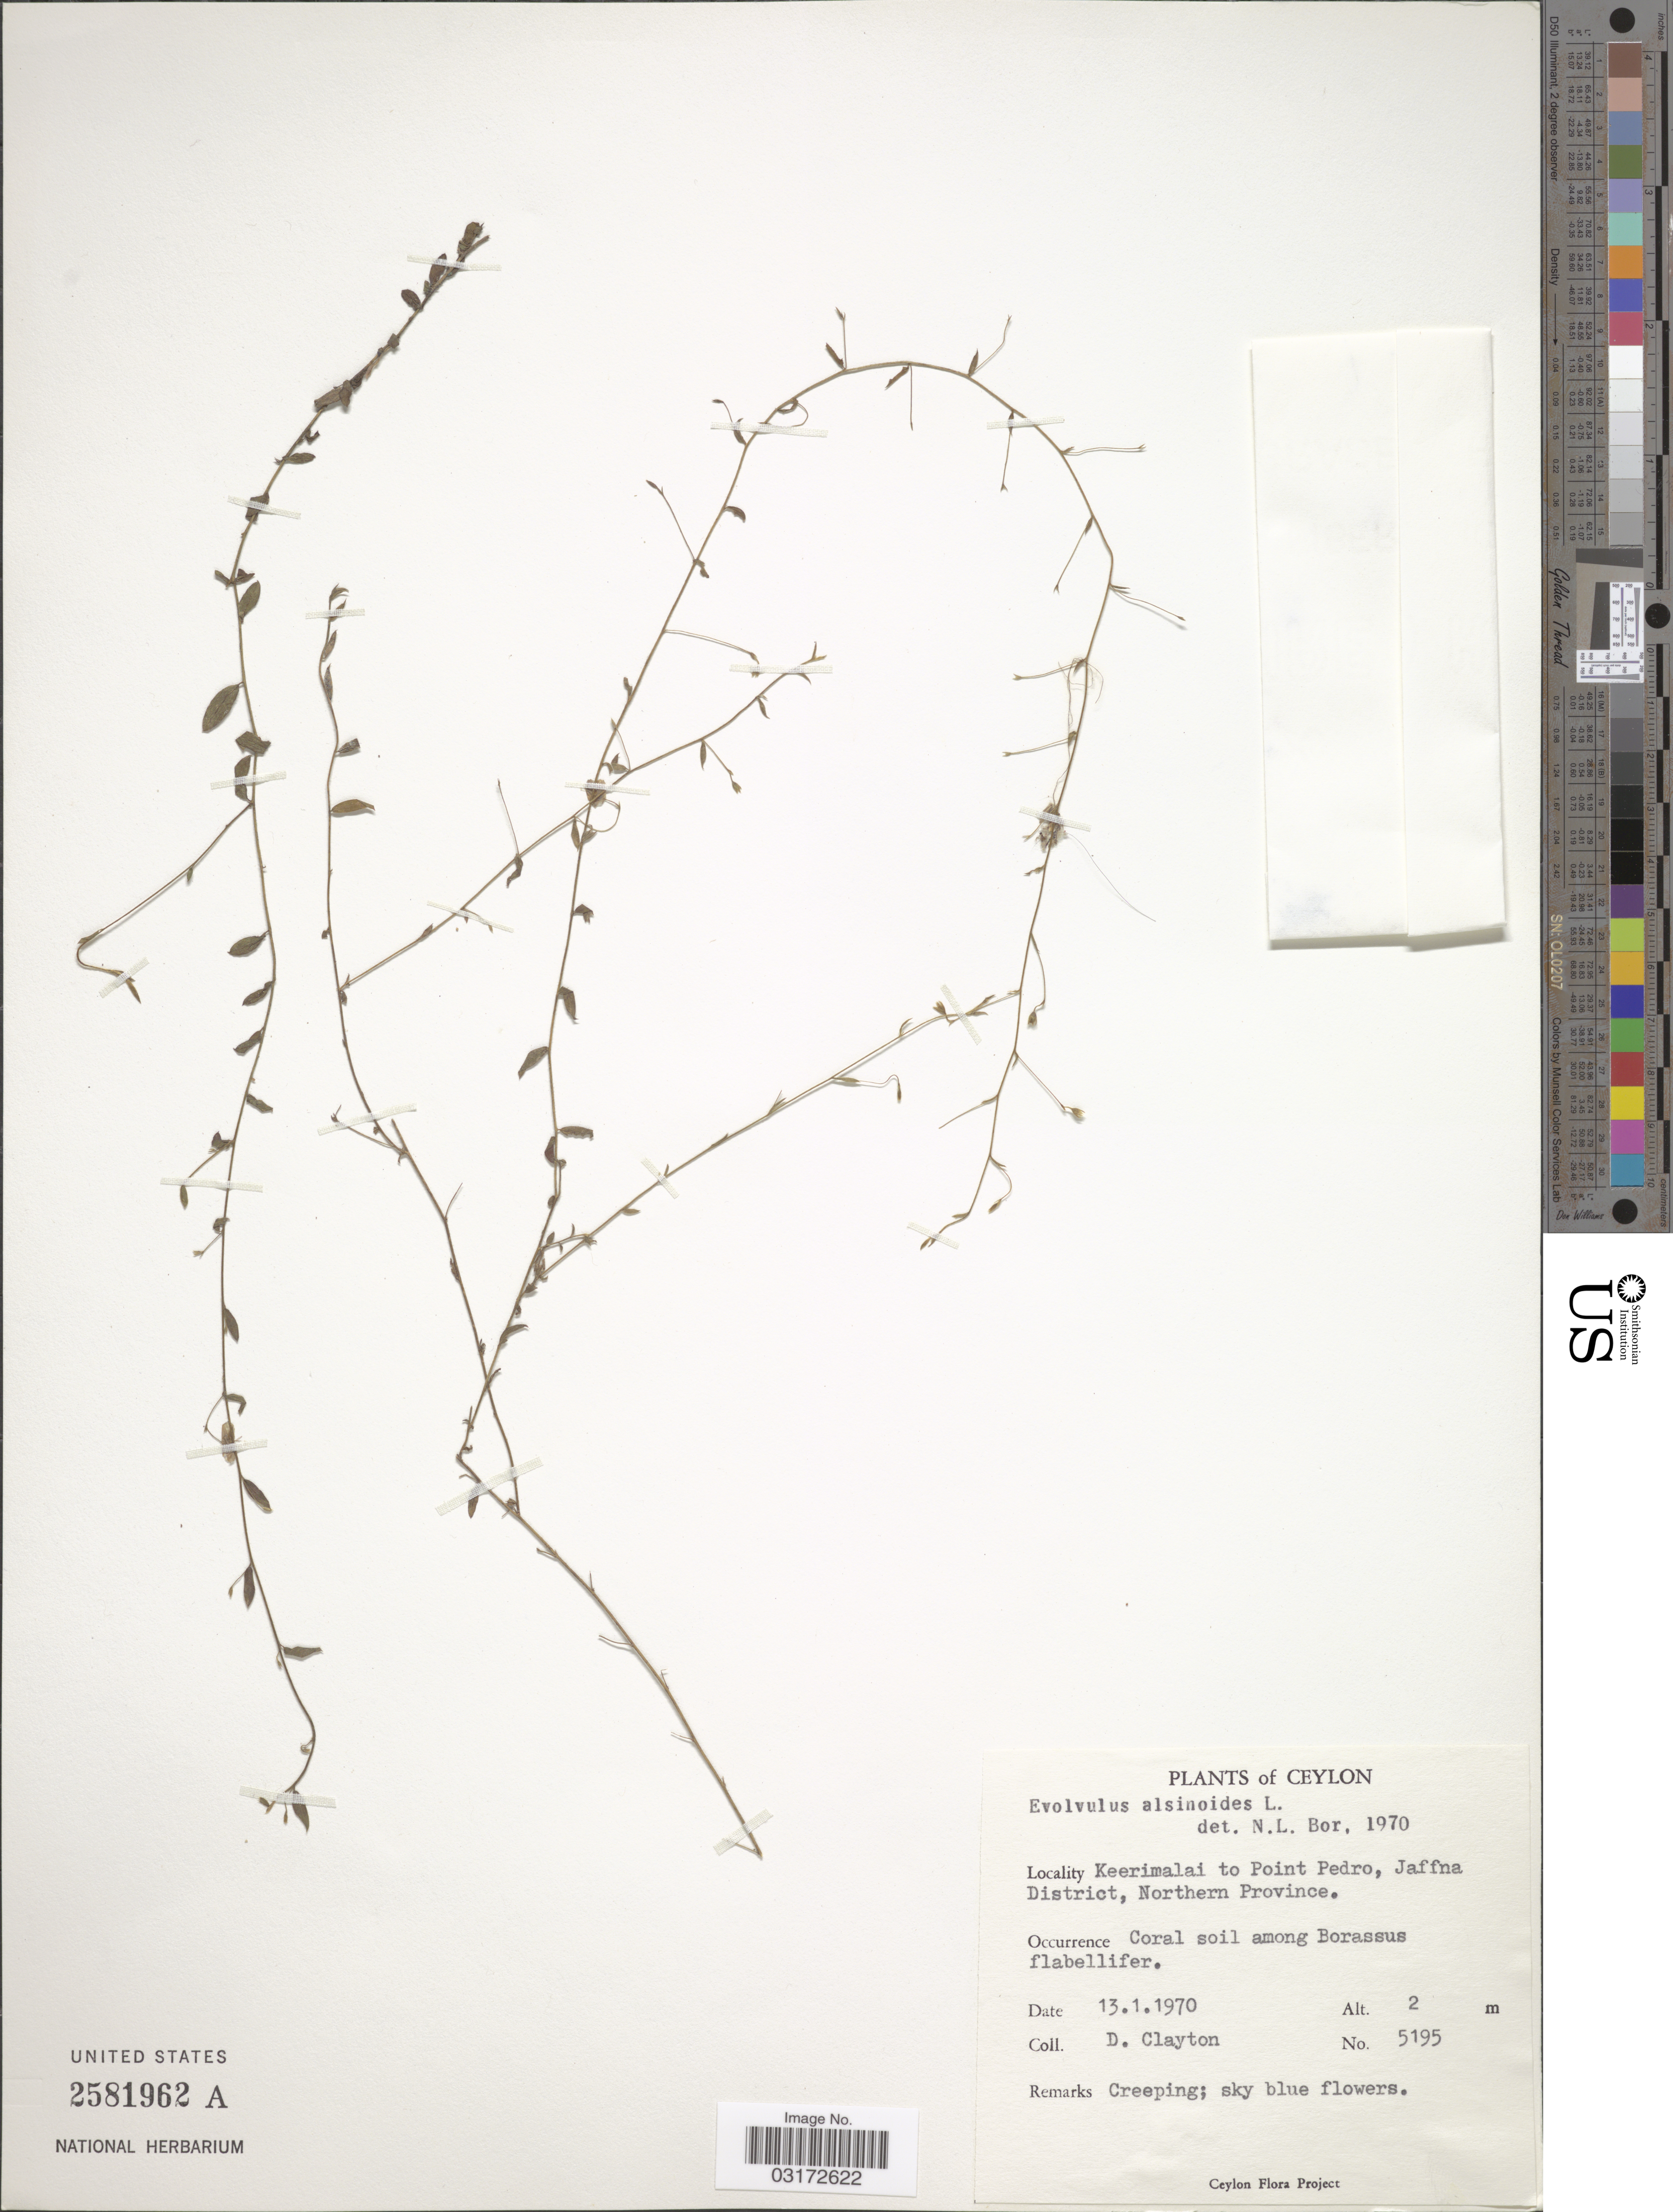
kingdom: Plantae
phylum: Tracheophyta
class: Magnoliopsida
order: Solanales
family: Convolvulaceae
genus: Evolvulus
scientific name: Evolvulus alsinoides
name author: (L.) L.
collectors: D. Clayton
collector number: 5195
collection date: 1970-01-13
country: Sri Lanka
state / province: Northern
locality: Ceylon. Keerimalai to Point Pedro, Jaffna District, Northern Province.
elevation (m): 2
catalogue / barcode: US 2581962A